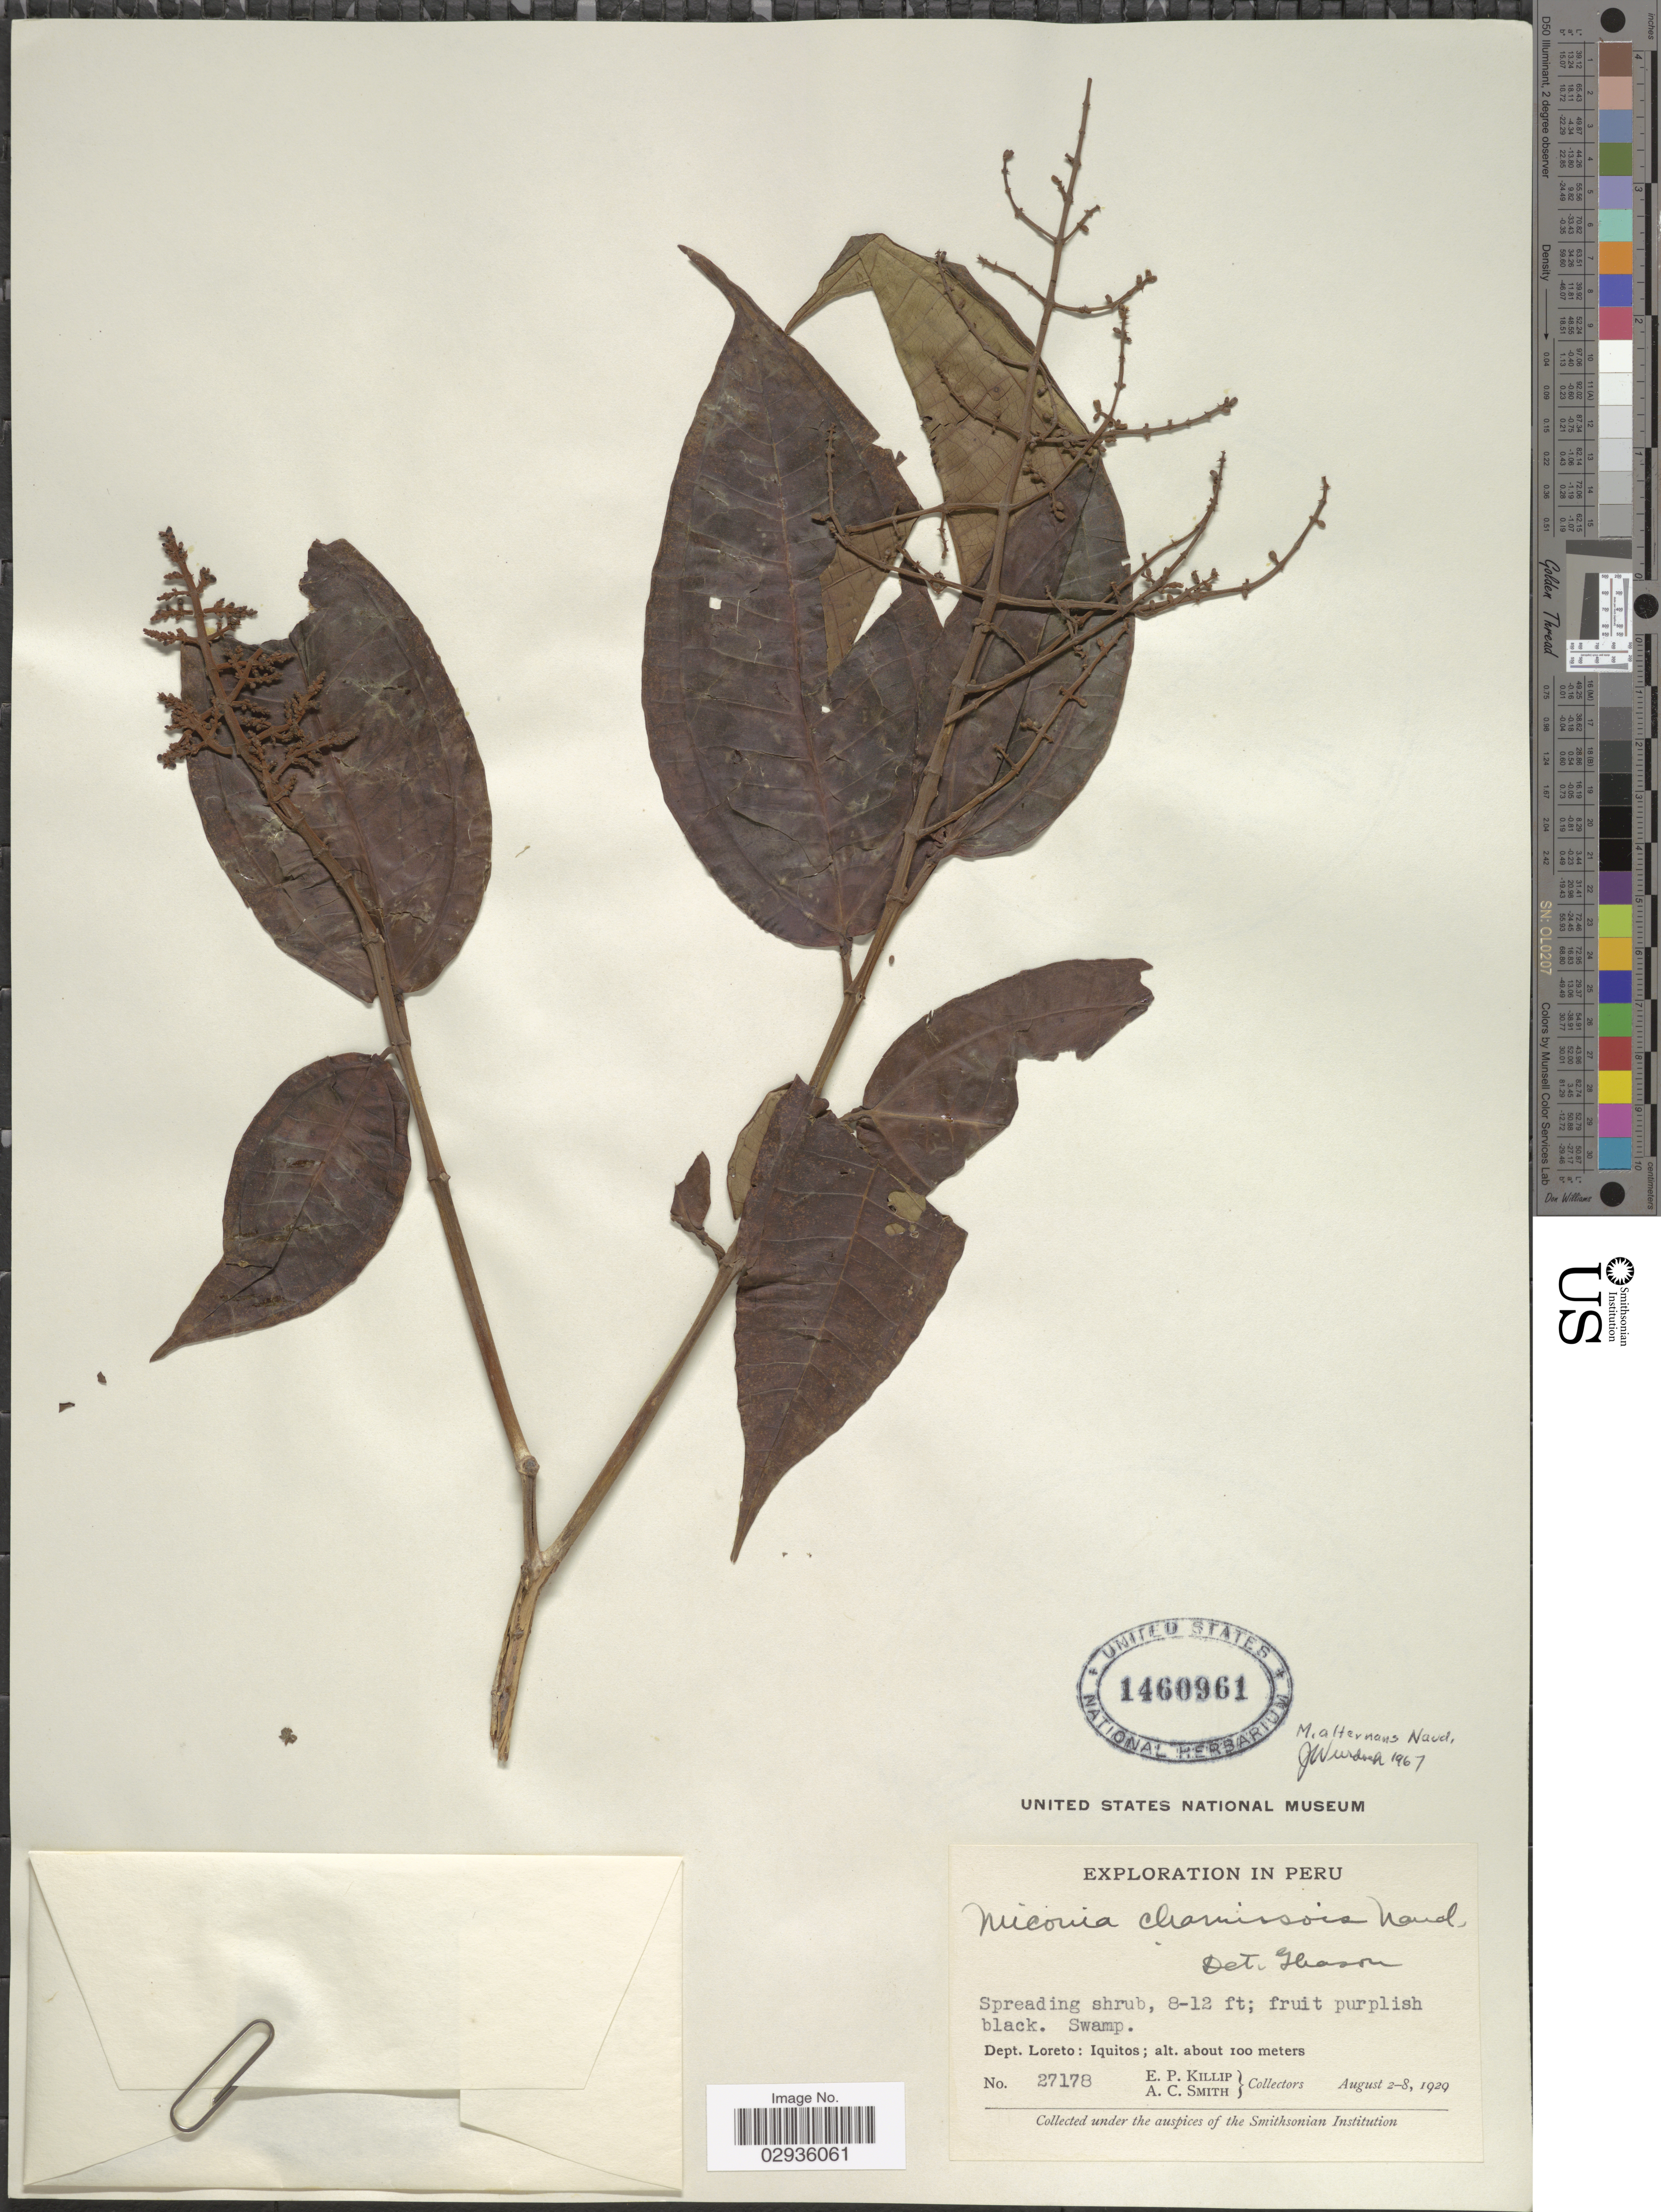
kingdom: Plantae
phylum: Tracheophyta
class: Magnoliopsida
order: Myrtales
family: Melastomataceae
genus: Miconia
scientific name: Miconia alternans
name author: Naudin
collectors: E. P. Killip & A. C. Smith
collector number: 27178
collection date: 1929-08-02/1929-08-08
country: Peru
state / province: Loreto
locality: Dept. Loreto: Iquitos.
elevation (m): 100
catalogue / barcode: US 1460961